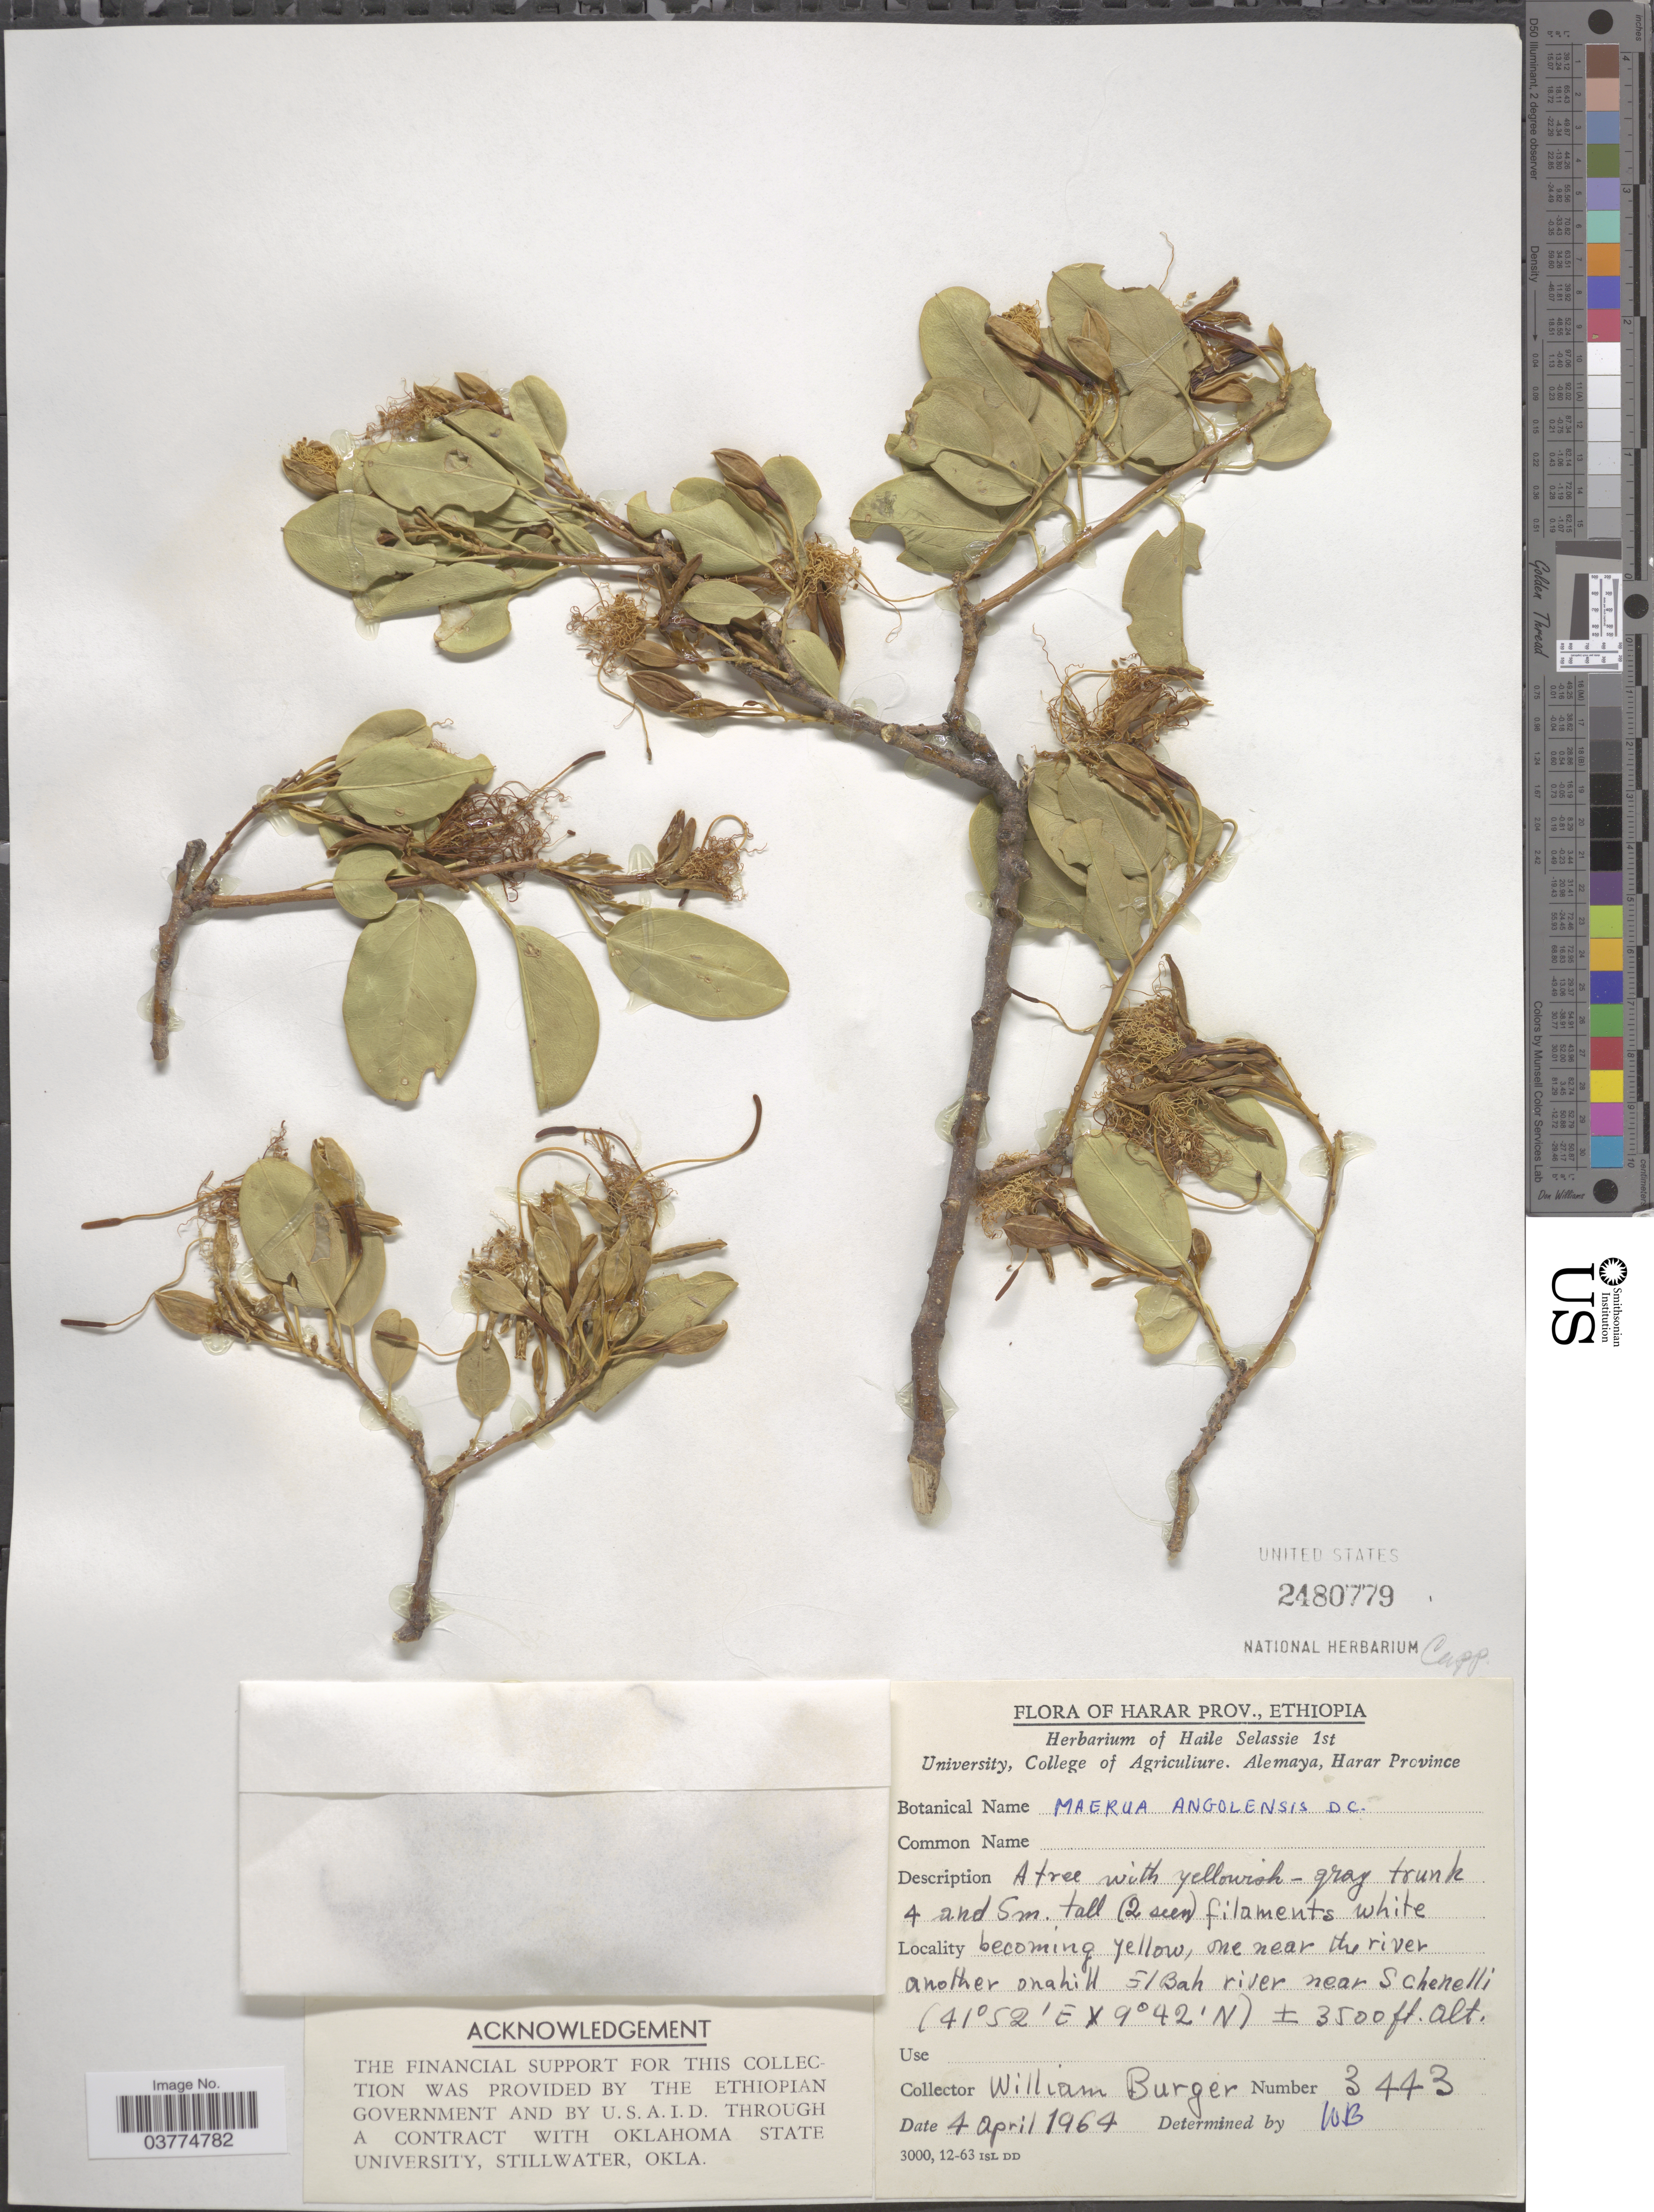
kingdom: Plantae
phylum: Tracheophyta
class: Magnoliopsida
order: Brassicales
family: Capparaceae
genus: Maerua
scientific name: Maerua angolensis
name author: DC.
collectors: W. Burger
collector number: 3443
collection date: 1964-04-04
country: Ethiopia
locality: Harar Prov. One near the river another onahill* Elbah river near Schenelli.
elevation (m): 1067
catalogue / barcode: US 2480779